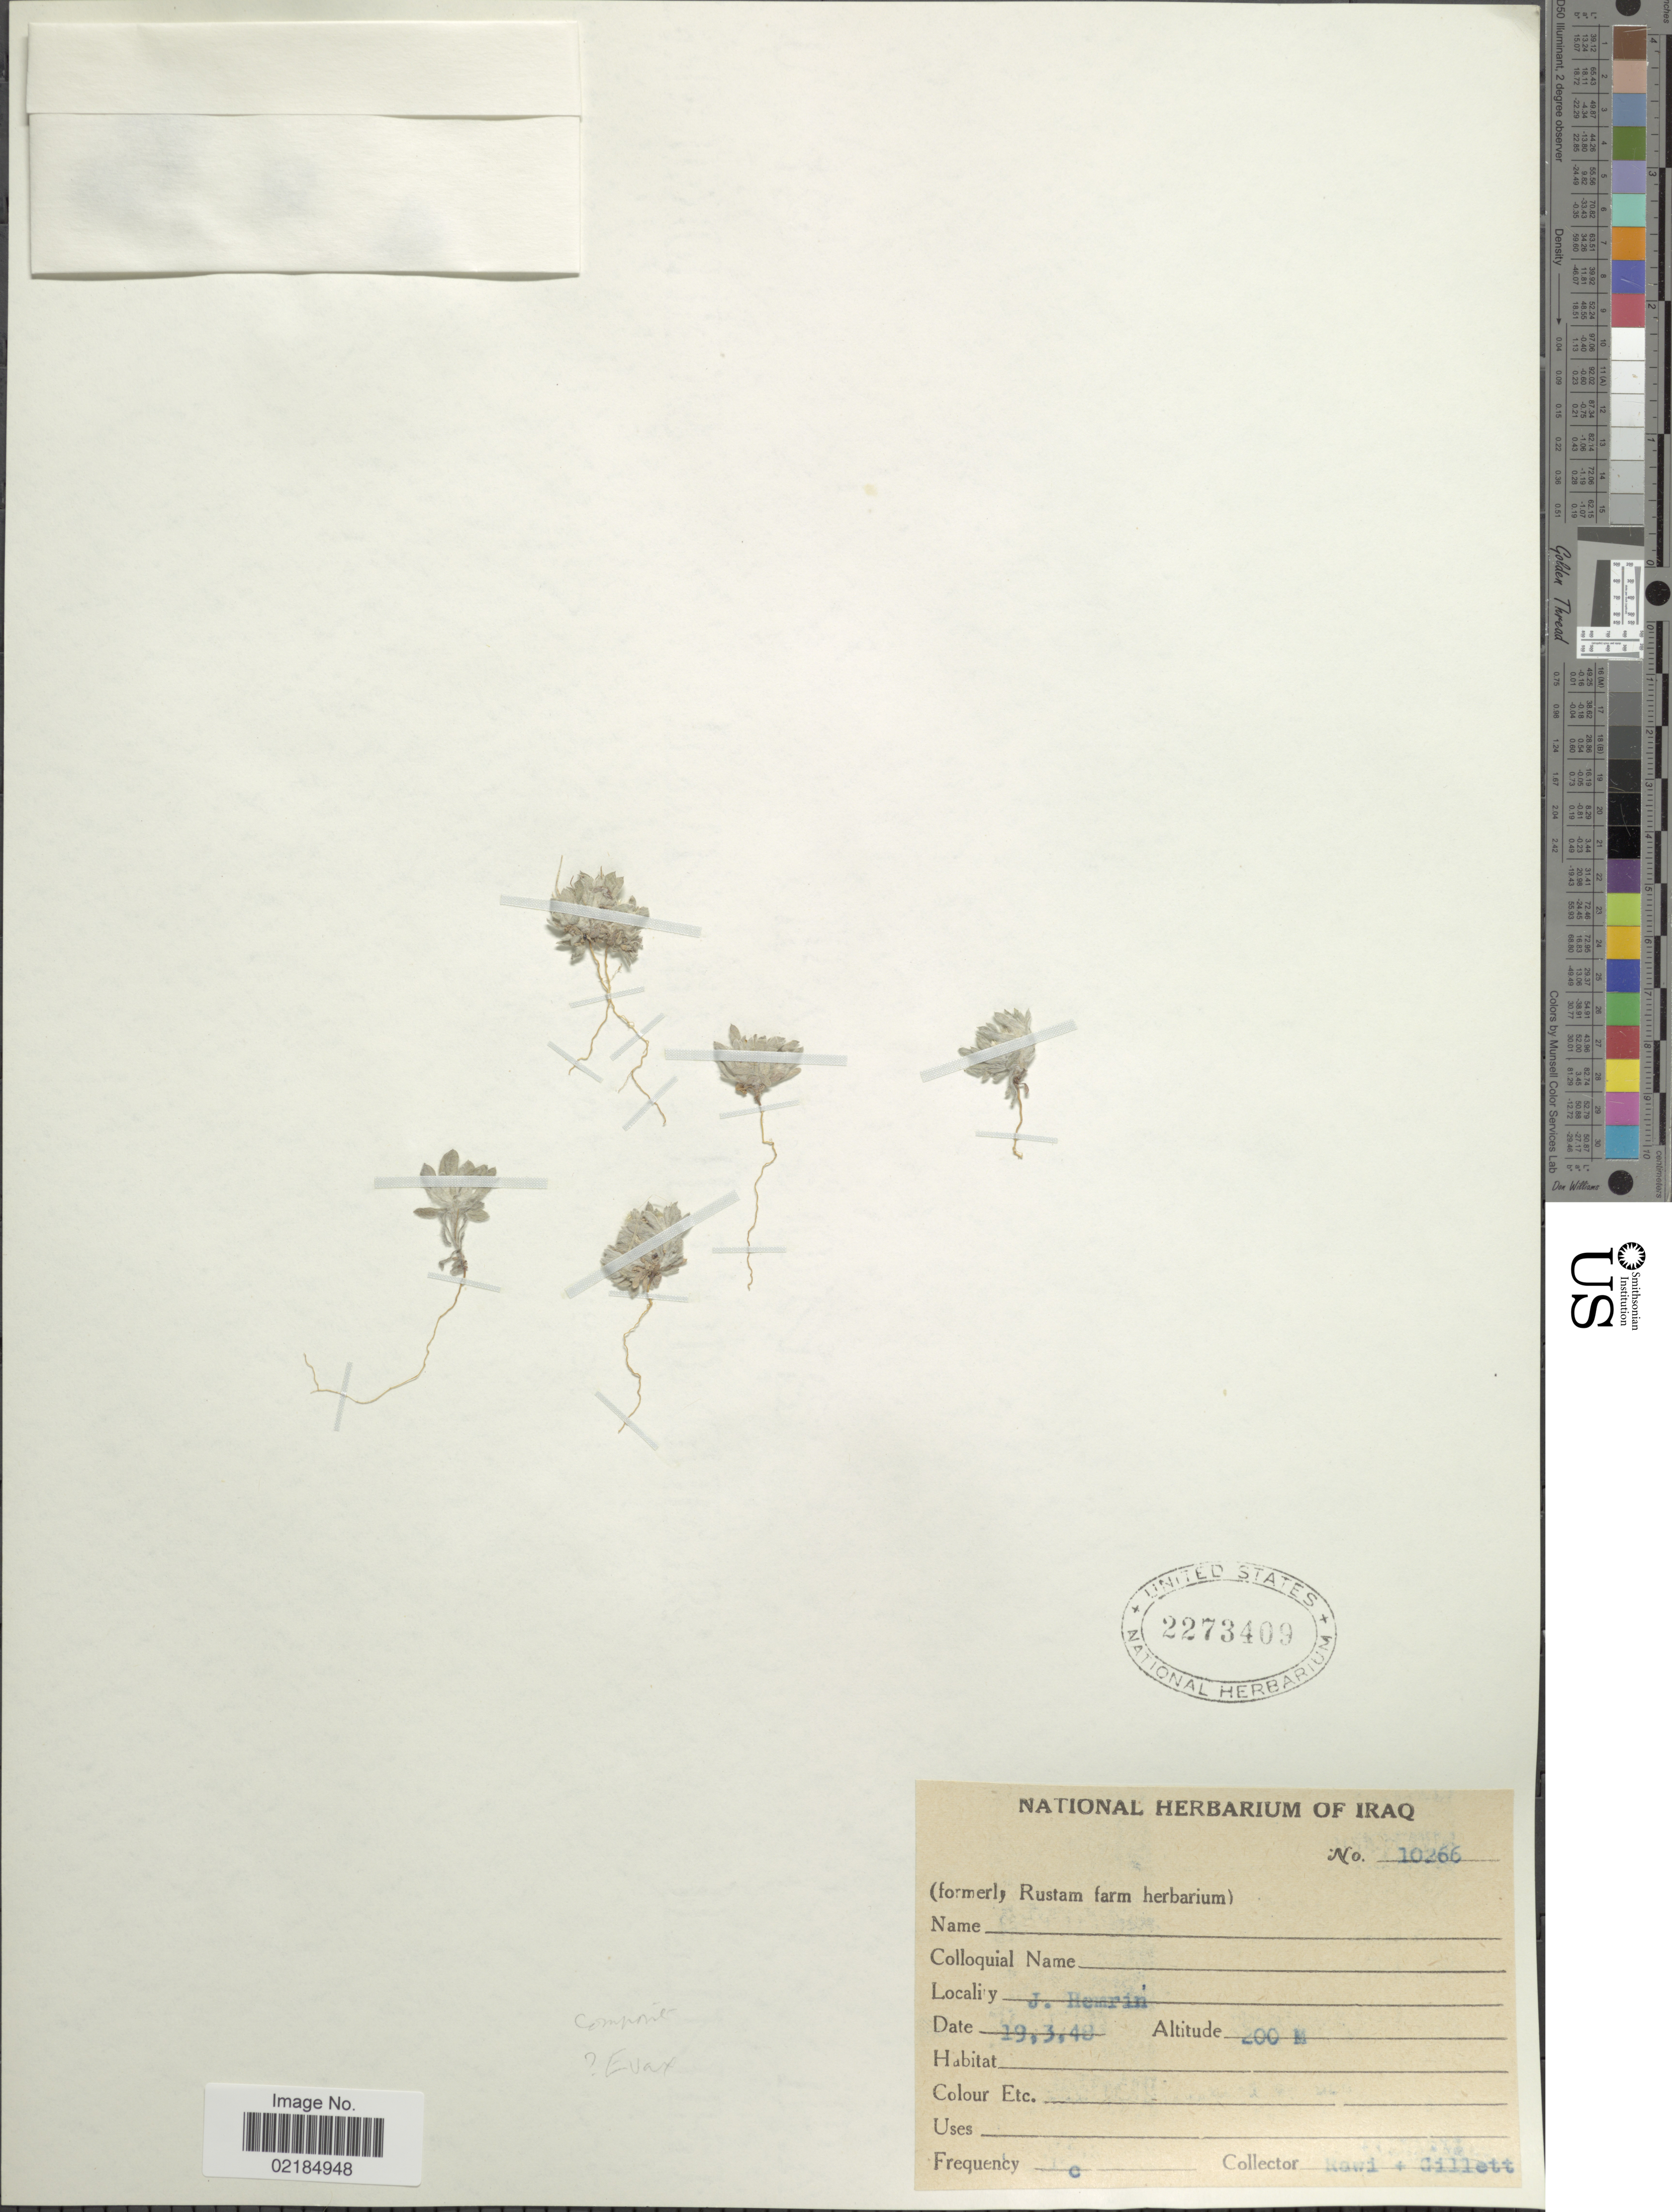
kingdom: Plantae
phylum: Tracheophyta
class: Magnoliopsida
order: Asterales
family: Asteraceae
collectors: -. Rawi & Gillett, --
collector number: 10266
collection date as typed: Transcribed d/m/y: 19/3/48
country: Iraq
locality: J. Hemrin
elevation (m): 200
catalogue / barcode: US 2273409